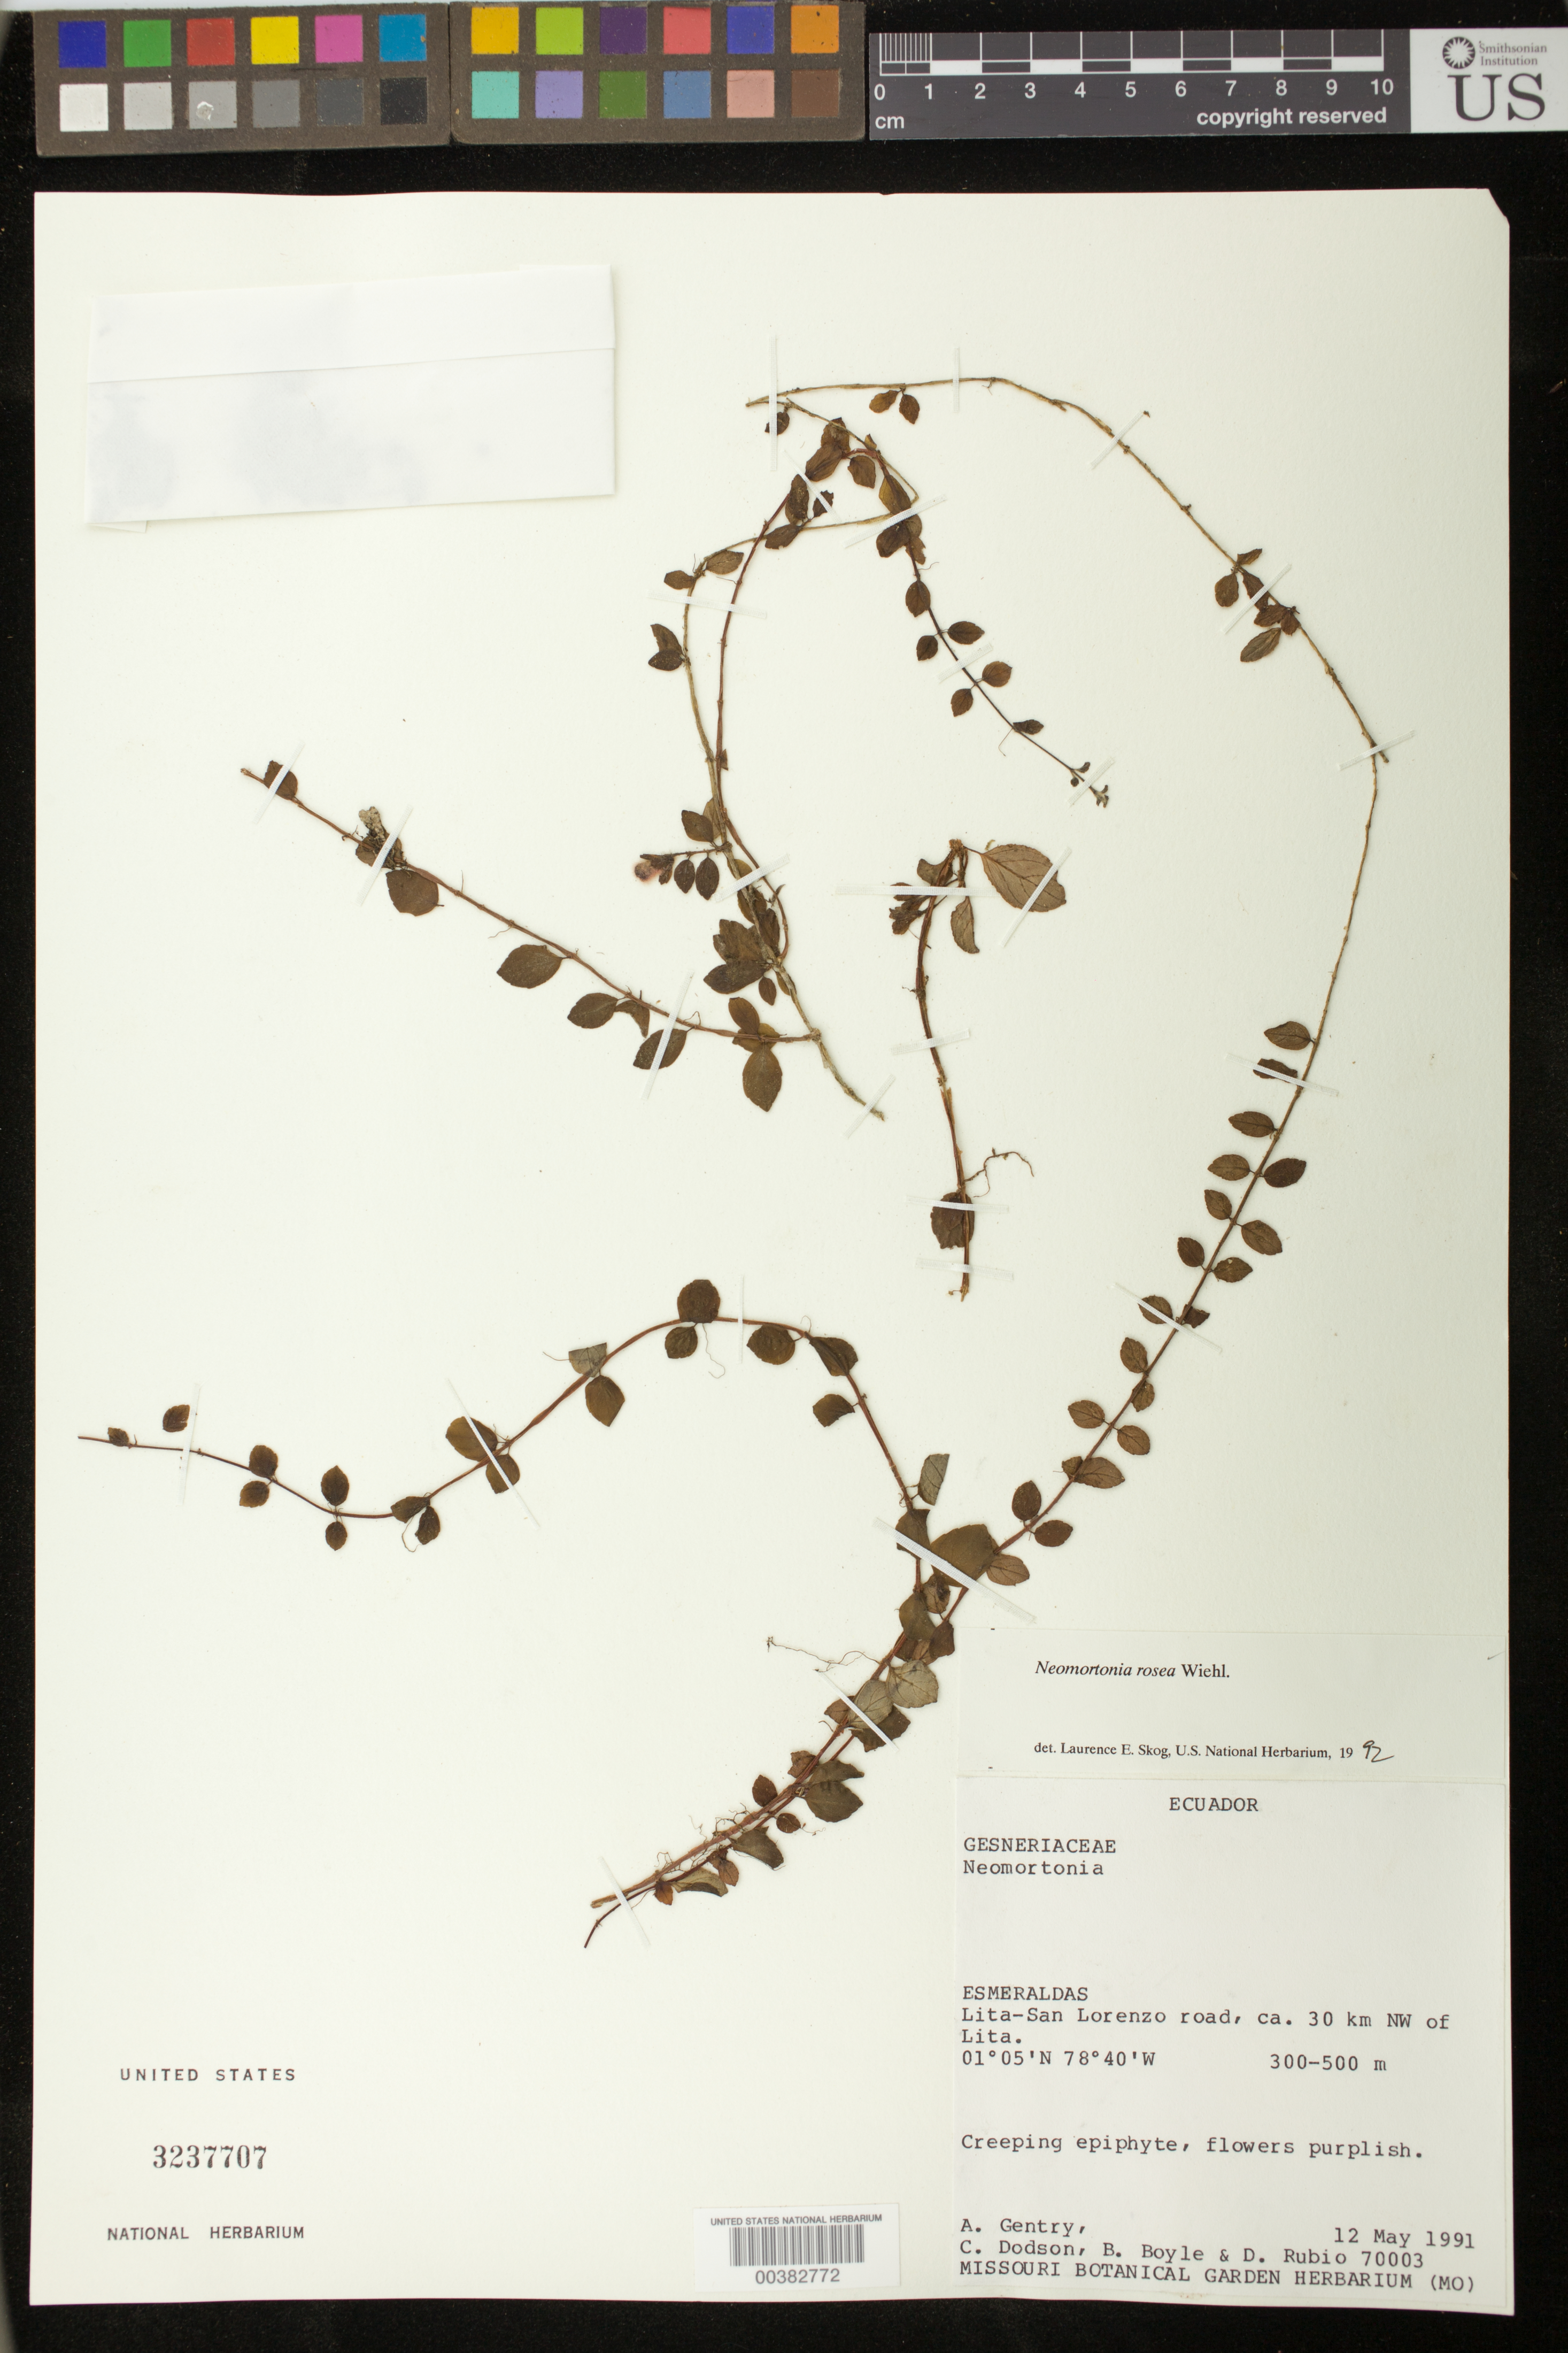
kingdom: Plantae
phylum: Tracheophyta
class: Magnoliopsida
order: Lamiales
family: Gesneriaceae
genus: Neomortonia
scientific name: Neomortonia rosea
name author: Wiehler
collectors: A. H. Gentry, C. Dodson, B. Boyle & D. Rubio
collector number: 70003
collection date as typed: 12 May 1990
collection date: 1990-05-12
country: Ecuador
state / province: Esmeraldas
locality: Lita-San Lorenzo road, ca. 30 km NW of Lita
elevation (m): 300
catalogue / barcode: US 3237707